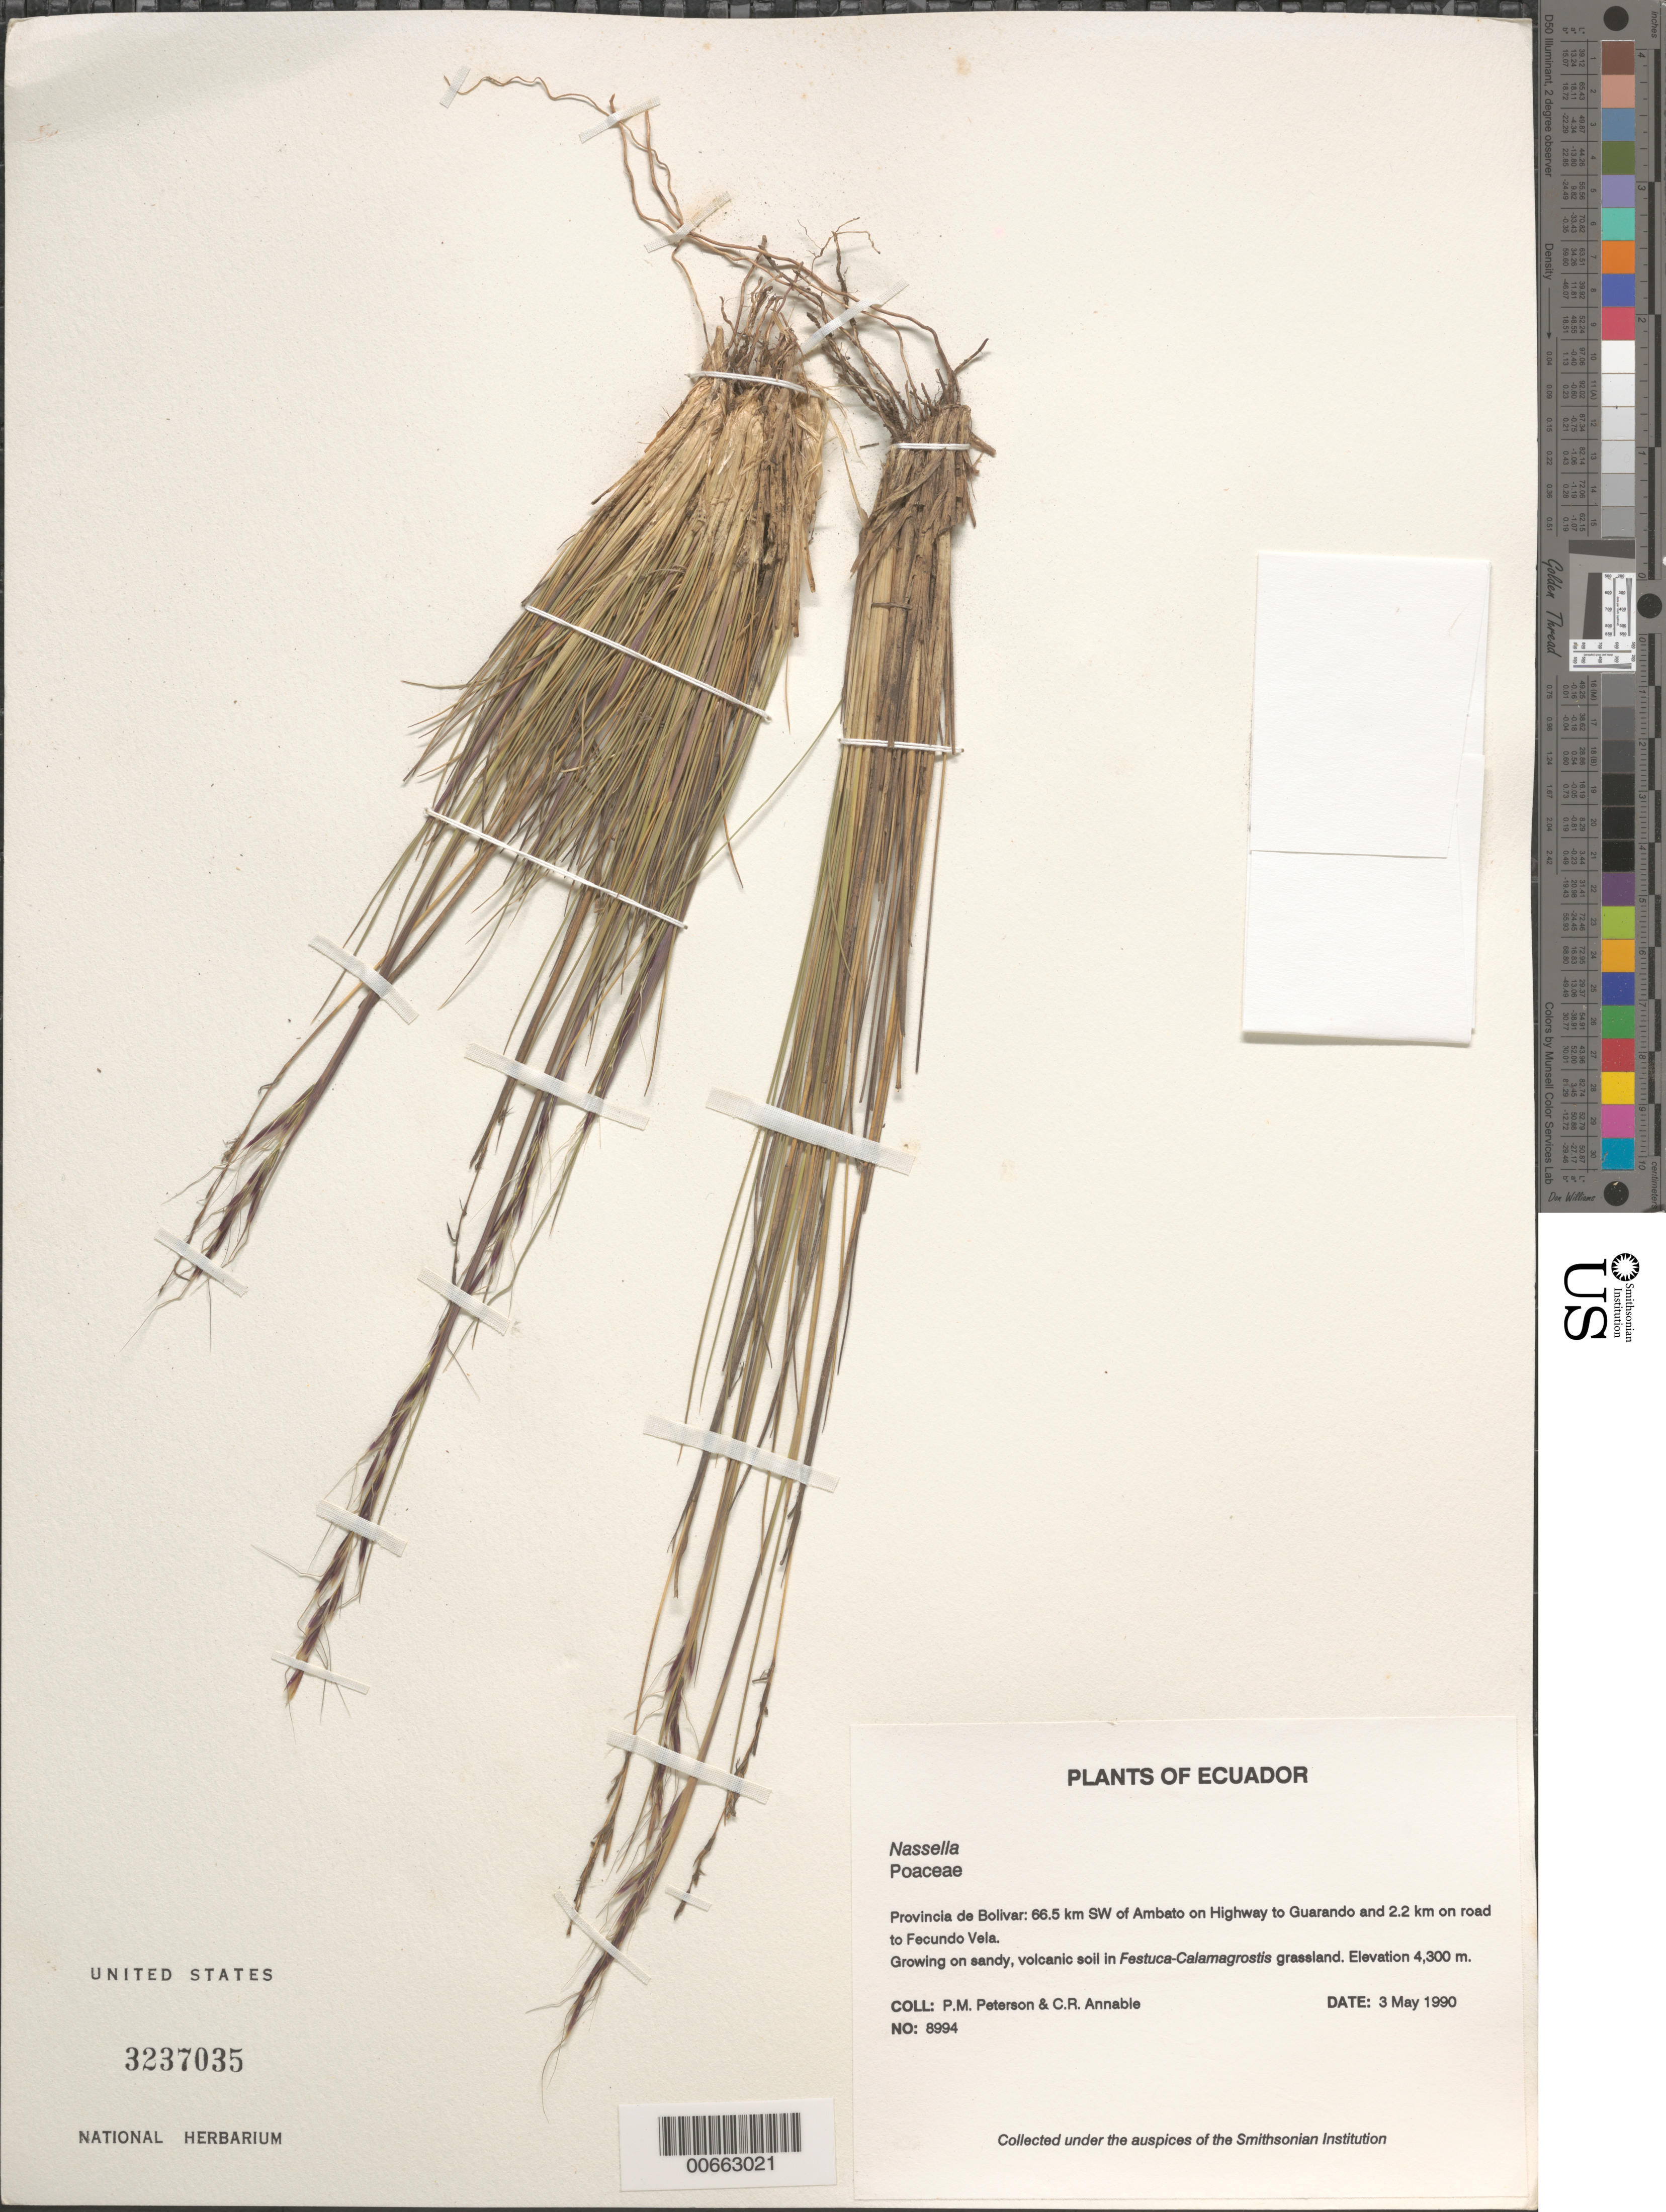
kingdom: Plantae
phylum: Tracheophyta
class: Liliopsida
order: Poales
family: Poaceae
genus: Nassella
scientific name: Nassella sp.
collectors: P. M. Peterson & C. R. Annable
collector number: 08994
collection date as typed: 03 May 1990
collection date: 1990-05-03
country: Ecuador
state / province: Bolivar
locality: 66.5 km SW of Ambato on Highway to Guarando and 2.2 km on road to Fecundo Vela.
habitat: Growing on sandy, volcanic soil in Festuca-Calamagrostis grassland.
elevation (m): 4300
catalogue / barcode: US 3237035